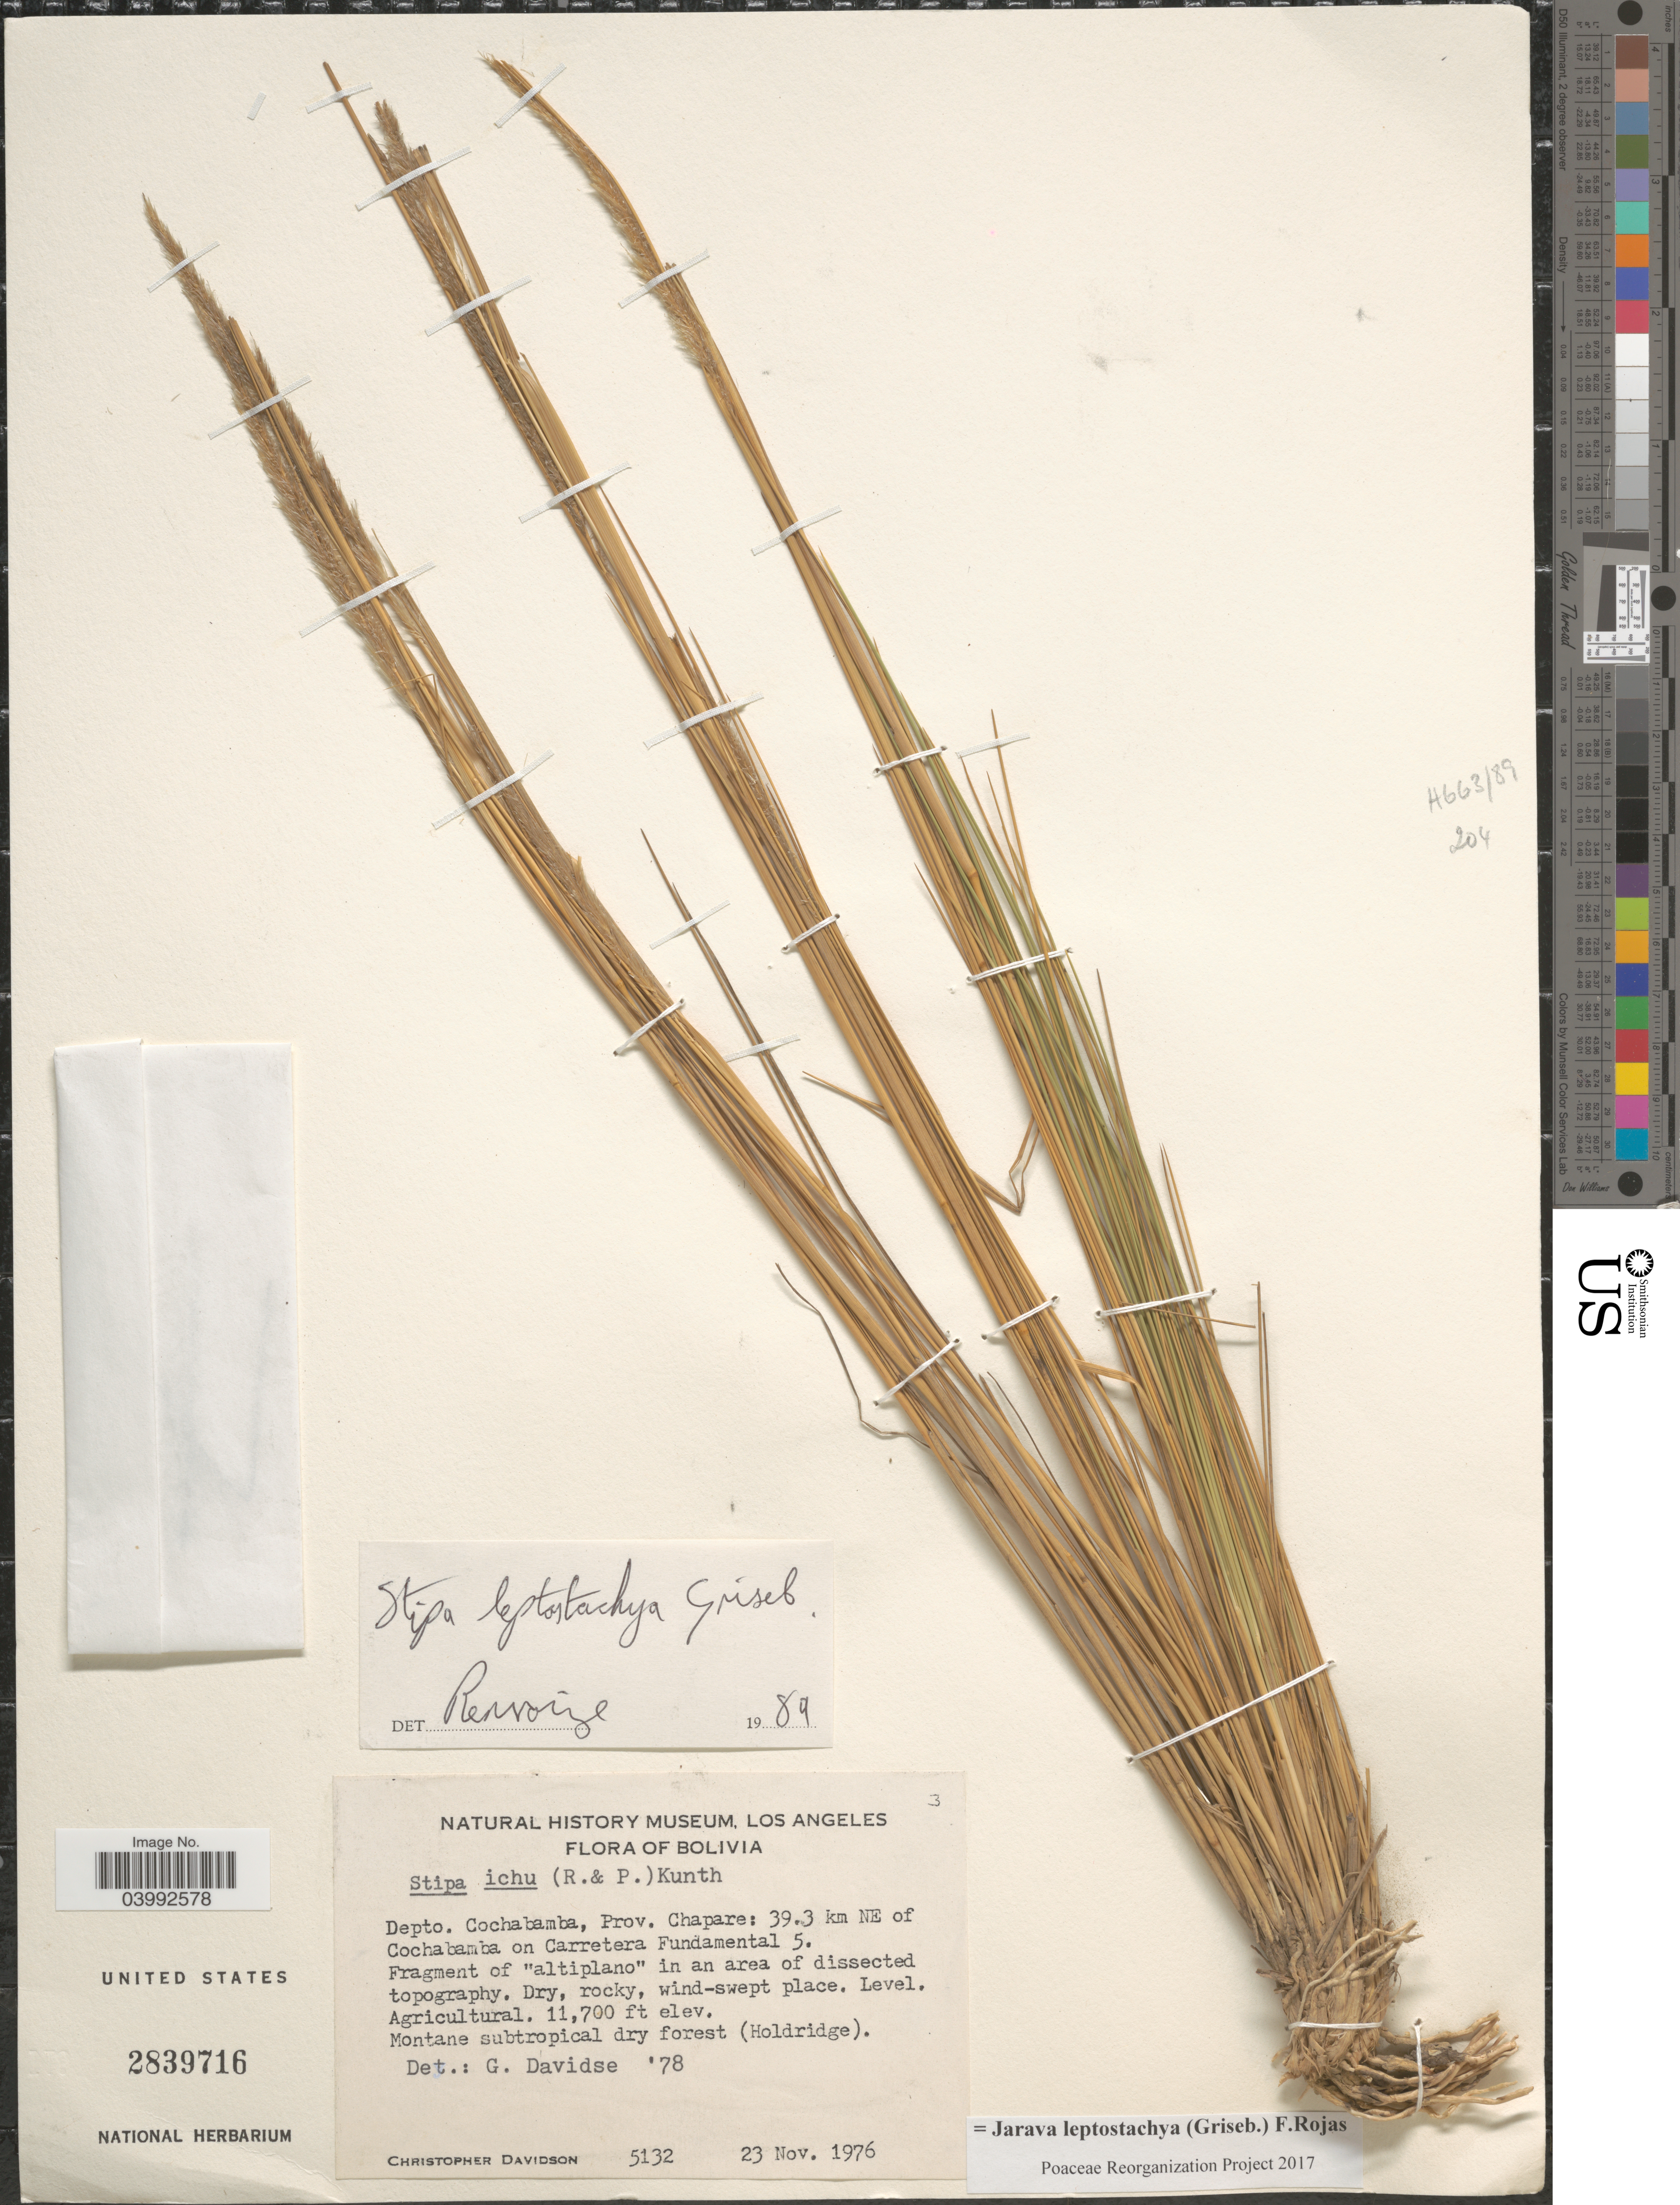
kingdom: Plantae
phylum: Tracheophyta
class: Liliopsida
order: Poales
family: Poaceae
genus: Jarava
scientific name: Jarava leptostachya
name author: (Griseb.) F. Rojas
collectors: C. Davidson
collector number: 5132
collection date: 1976-11-23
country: Bolivia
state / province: Cochabamba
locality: Depto. Cochabamba, Prov. Chapare: 39.3 km NE of Cochabamba on Carretera Fundamental 5.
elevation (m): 3566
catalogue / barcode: US 2839716